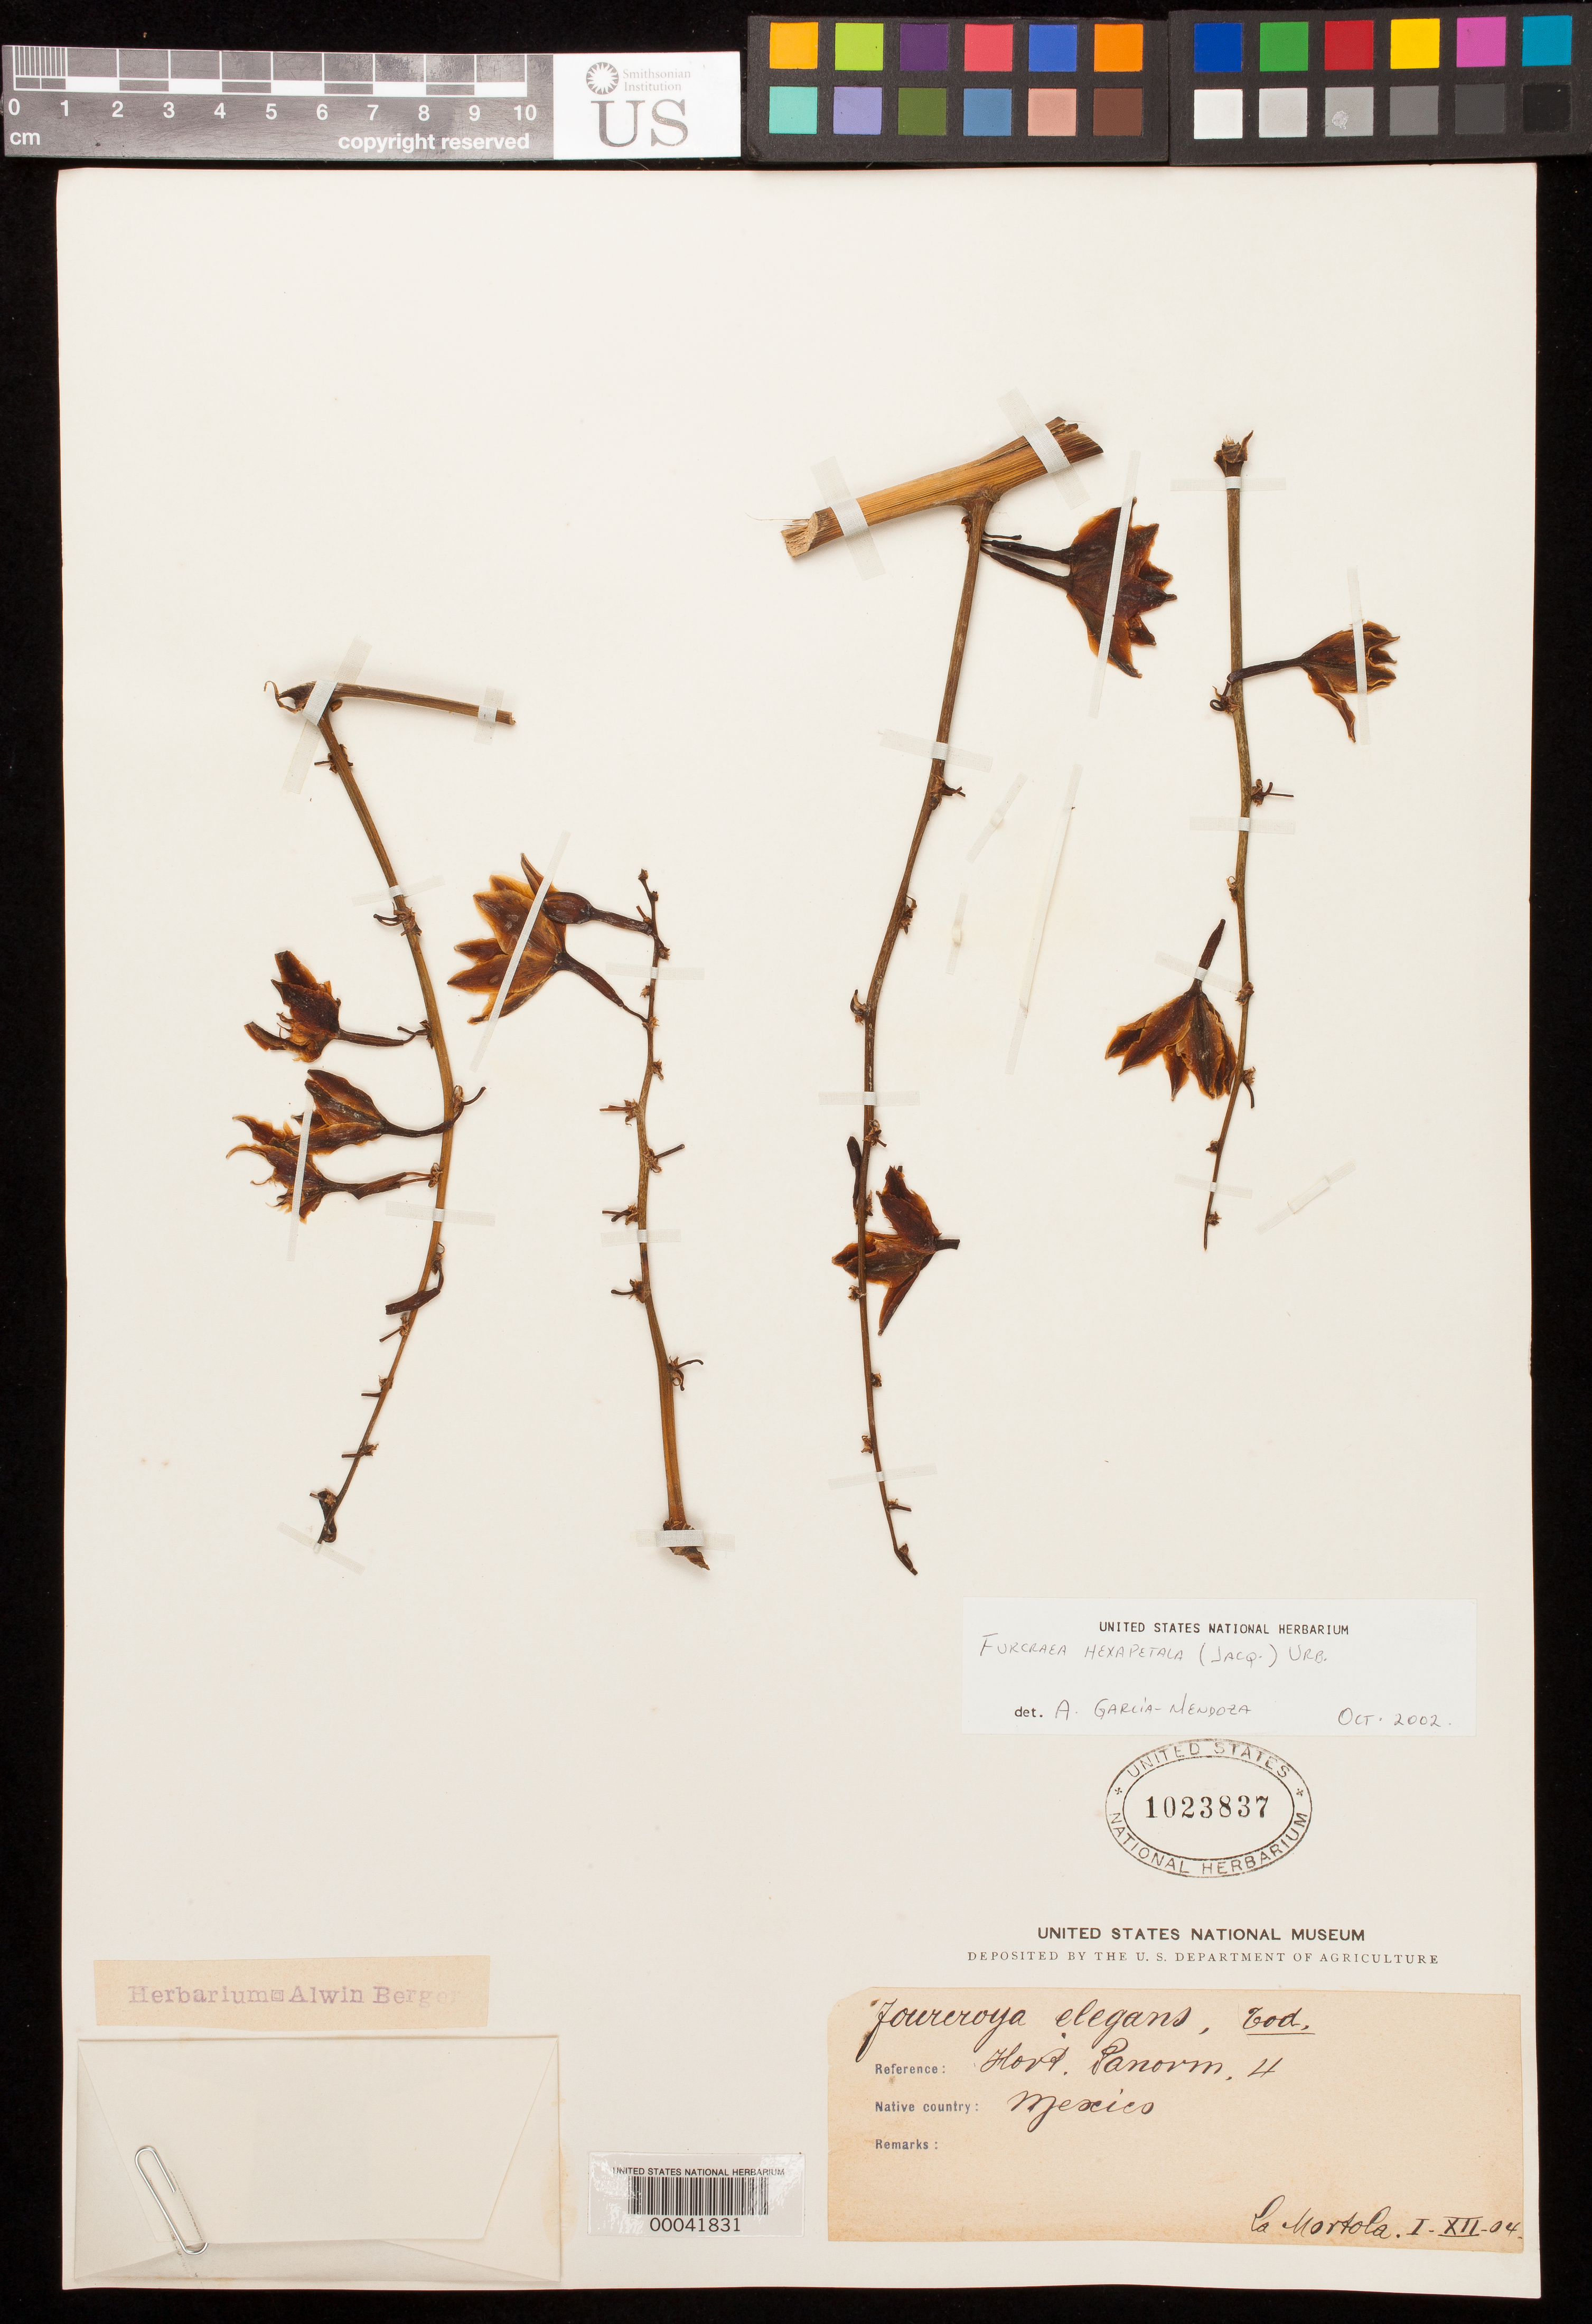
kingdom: Plantae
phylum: Tracheophyta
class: Liliopsida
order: Asparagales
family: Asparagaceae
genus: Furcraea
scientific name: Furcraea hexapetala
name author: (Jacq.) Urb.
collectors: ex herb. A. Berger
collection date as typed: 01 Dec 1904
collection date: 1904-12-01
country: Mexico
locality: E of Monserrat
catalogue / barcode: US 1023837